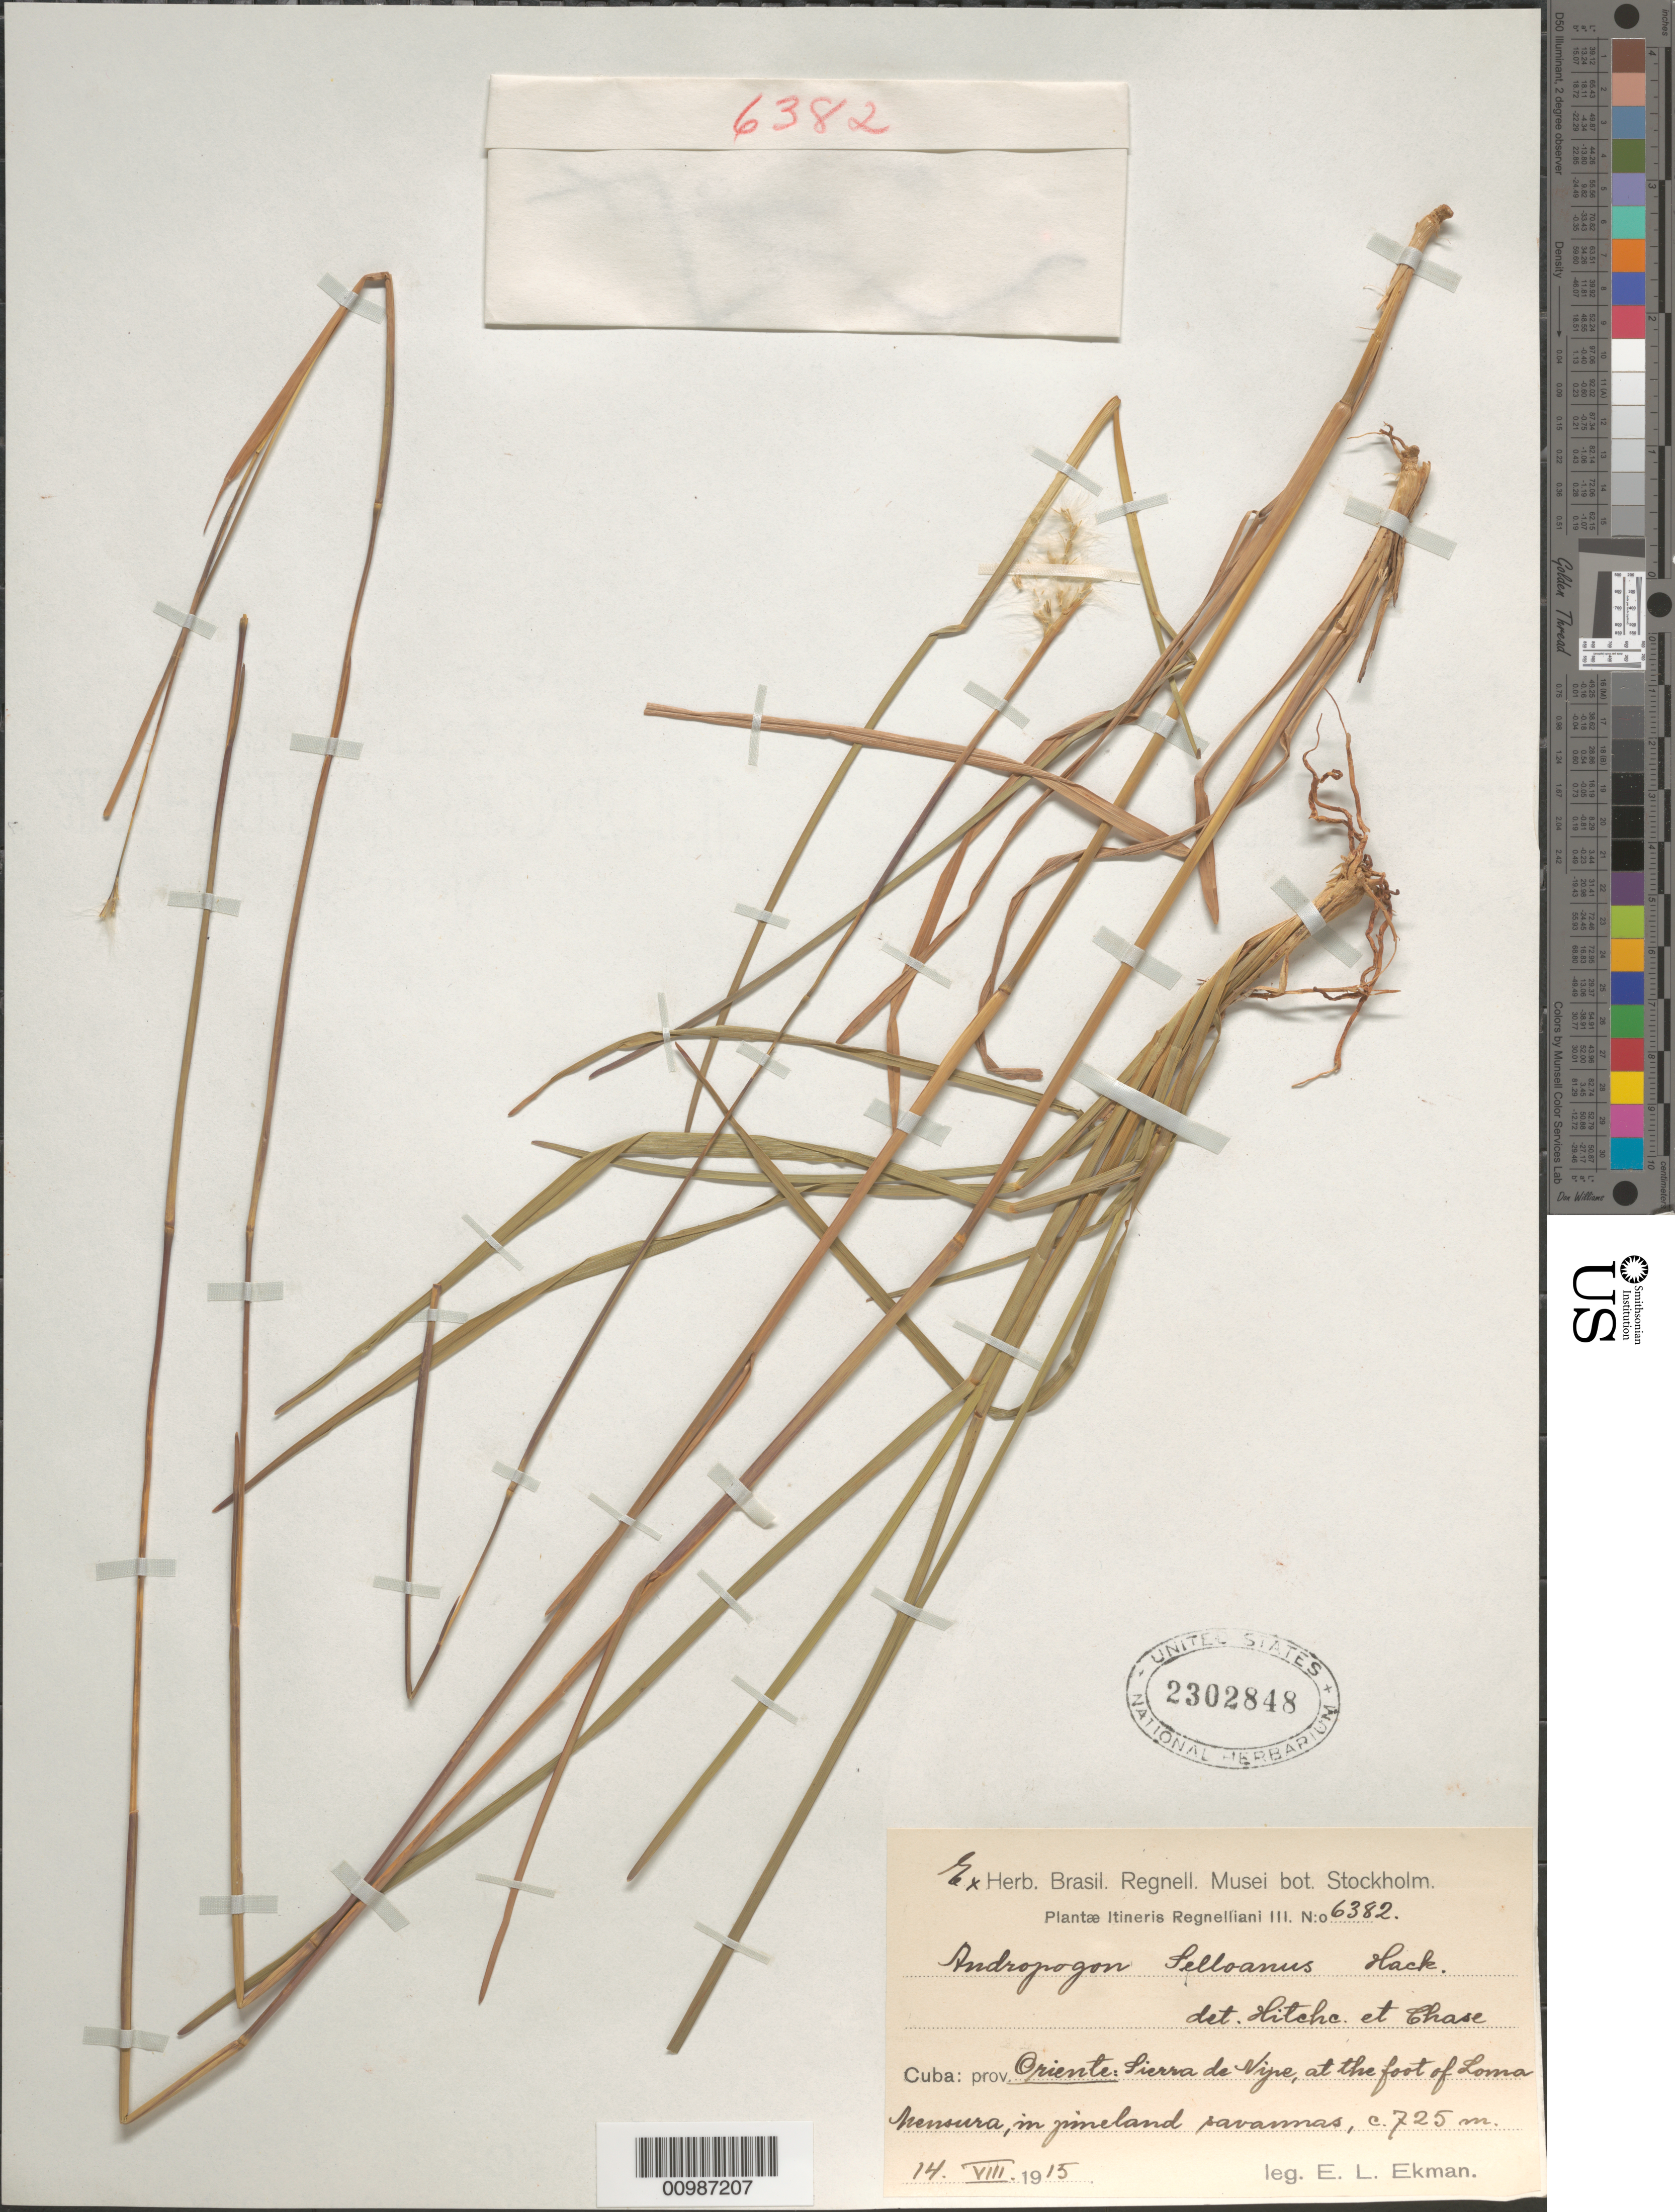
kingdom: Plantae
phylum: Tracheophyta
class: Liliopsida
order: Poales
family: Poaceae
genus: Andropogon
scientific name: Andropogon selloanus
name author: (Hack.) Hack.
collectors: E. L. Ekman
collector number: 6382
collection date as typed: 14 Aug 1915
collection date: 1915-08-14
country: Cuba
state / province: Holguín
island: Cuba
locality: Sierra de Nipe, at base of Loma De La Mensura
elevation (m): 725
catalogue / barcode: US 2302848